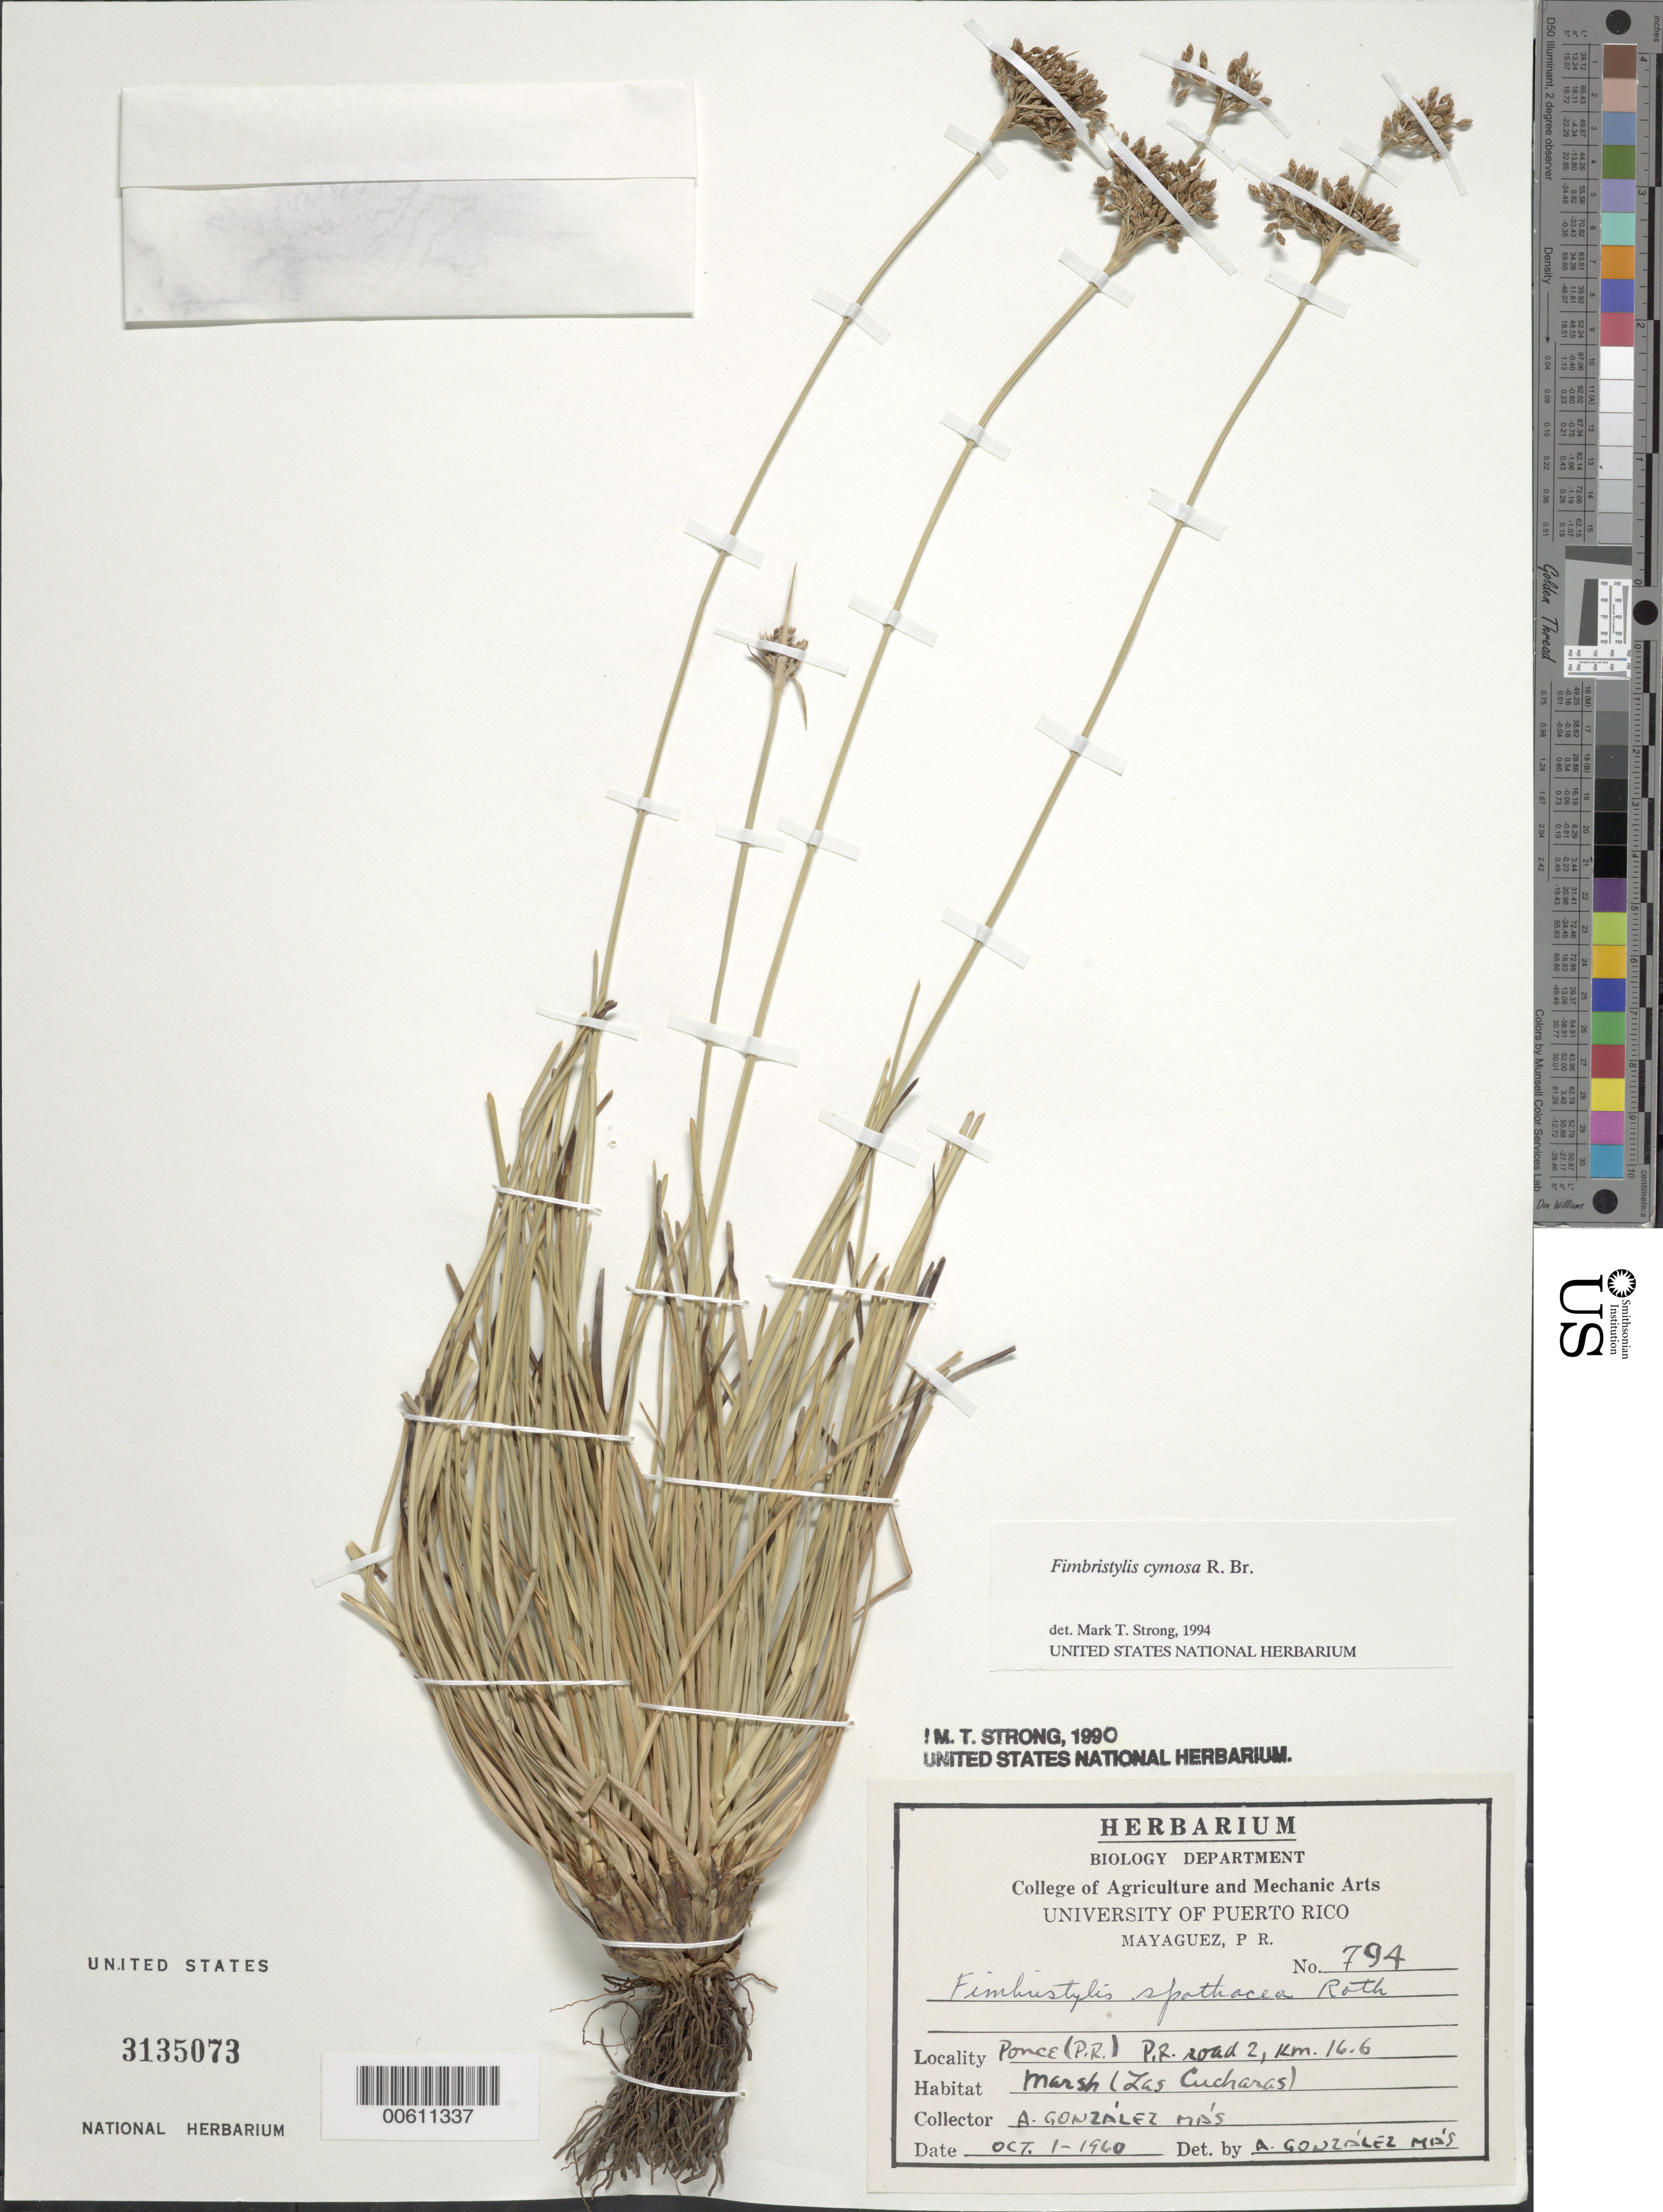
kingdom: Plantae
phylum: Tracheophyta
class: Liliopsida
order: Poales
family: Cyperaceae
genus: Fimbristylis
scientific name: Fimbristylis cymosa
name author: R. Br.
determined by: Strong, M. T., (US), Smithsonian Institution - National Museum of Natural History (UNITED STATES)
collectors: A. González Más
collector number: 794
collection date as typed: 01 Oct 1960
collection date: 1960-10-01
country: Puerto Rico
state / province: Ponce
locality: Ponce: P.R. Rd. 2, km 16.6; Las Cucharas Beach.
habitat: Marsh.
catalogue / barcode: US 3135073